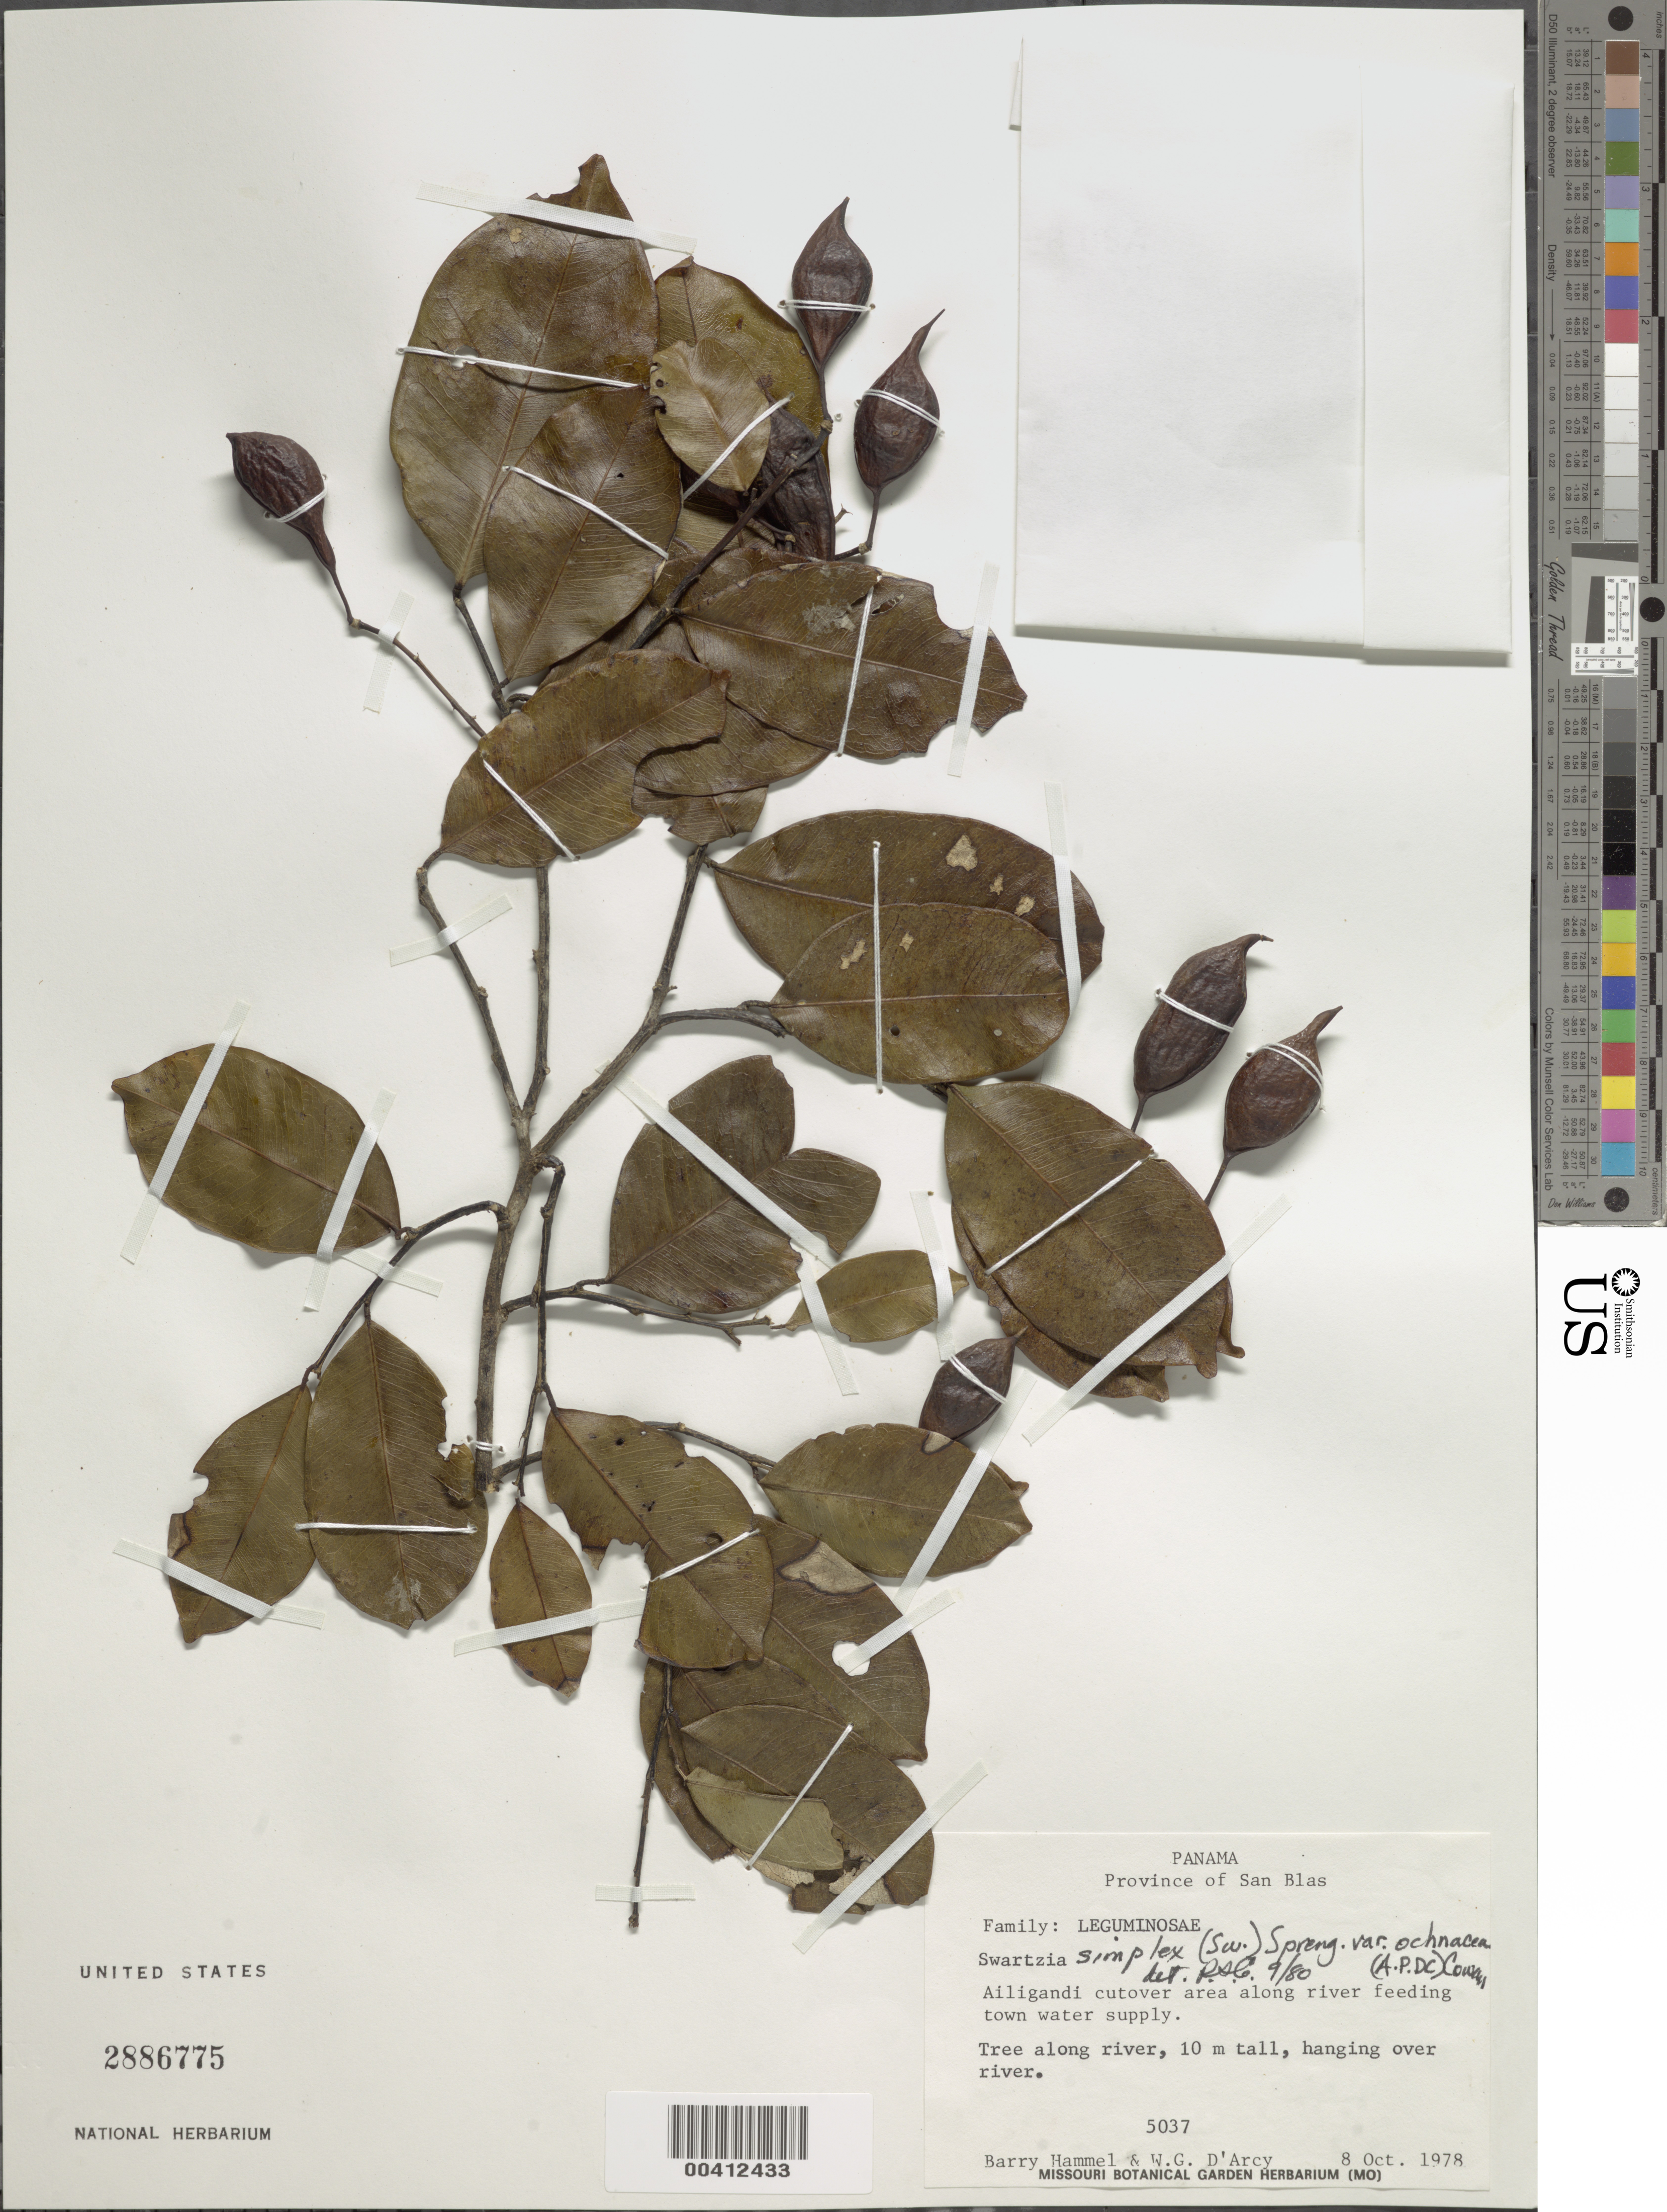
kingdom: Plantae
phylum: Tracheophyta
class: Magnoliopsida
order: Fabales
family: Fabaceae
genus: Swartzia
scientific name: Swartzia simplex var. ochnacea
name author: (DC.) R.S. Cowan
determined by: Cowan, R. S.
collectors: B. Hammel & W. G. D'Arcy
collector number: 5037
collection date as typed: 08 Oct 1978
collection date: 1978-10-08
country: Panama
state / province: Kuna Yala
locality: Ailigandi cutover area along River feeding town water supply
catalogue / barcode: US 2886775